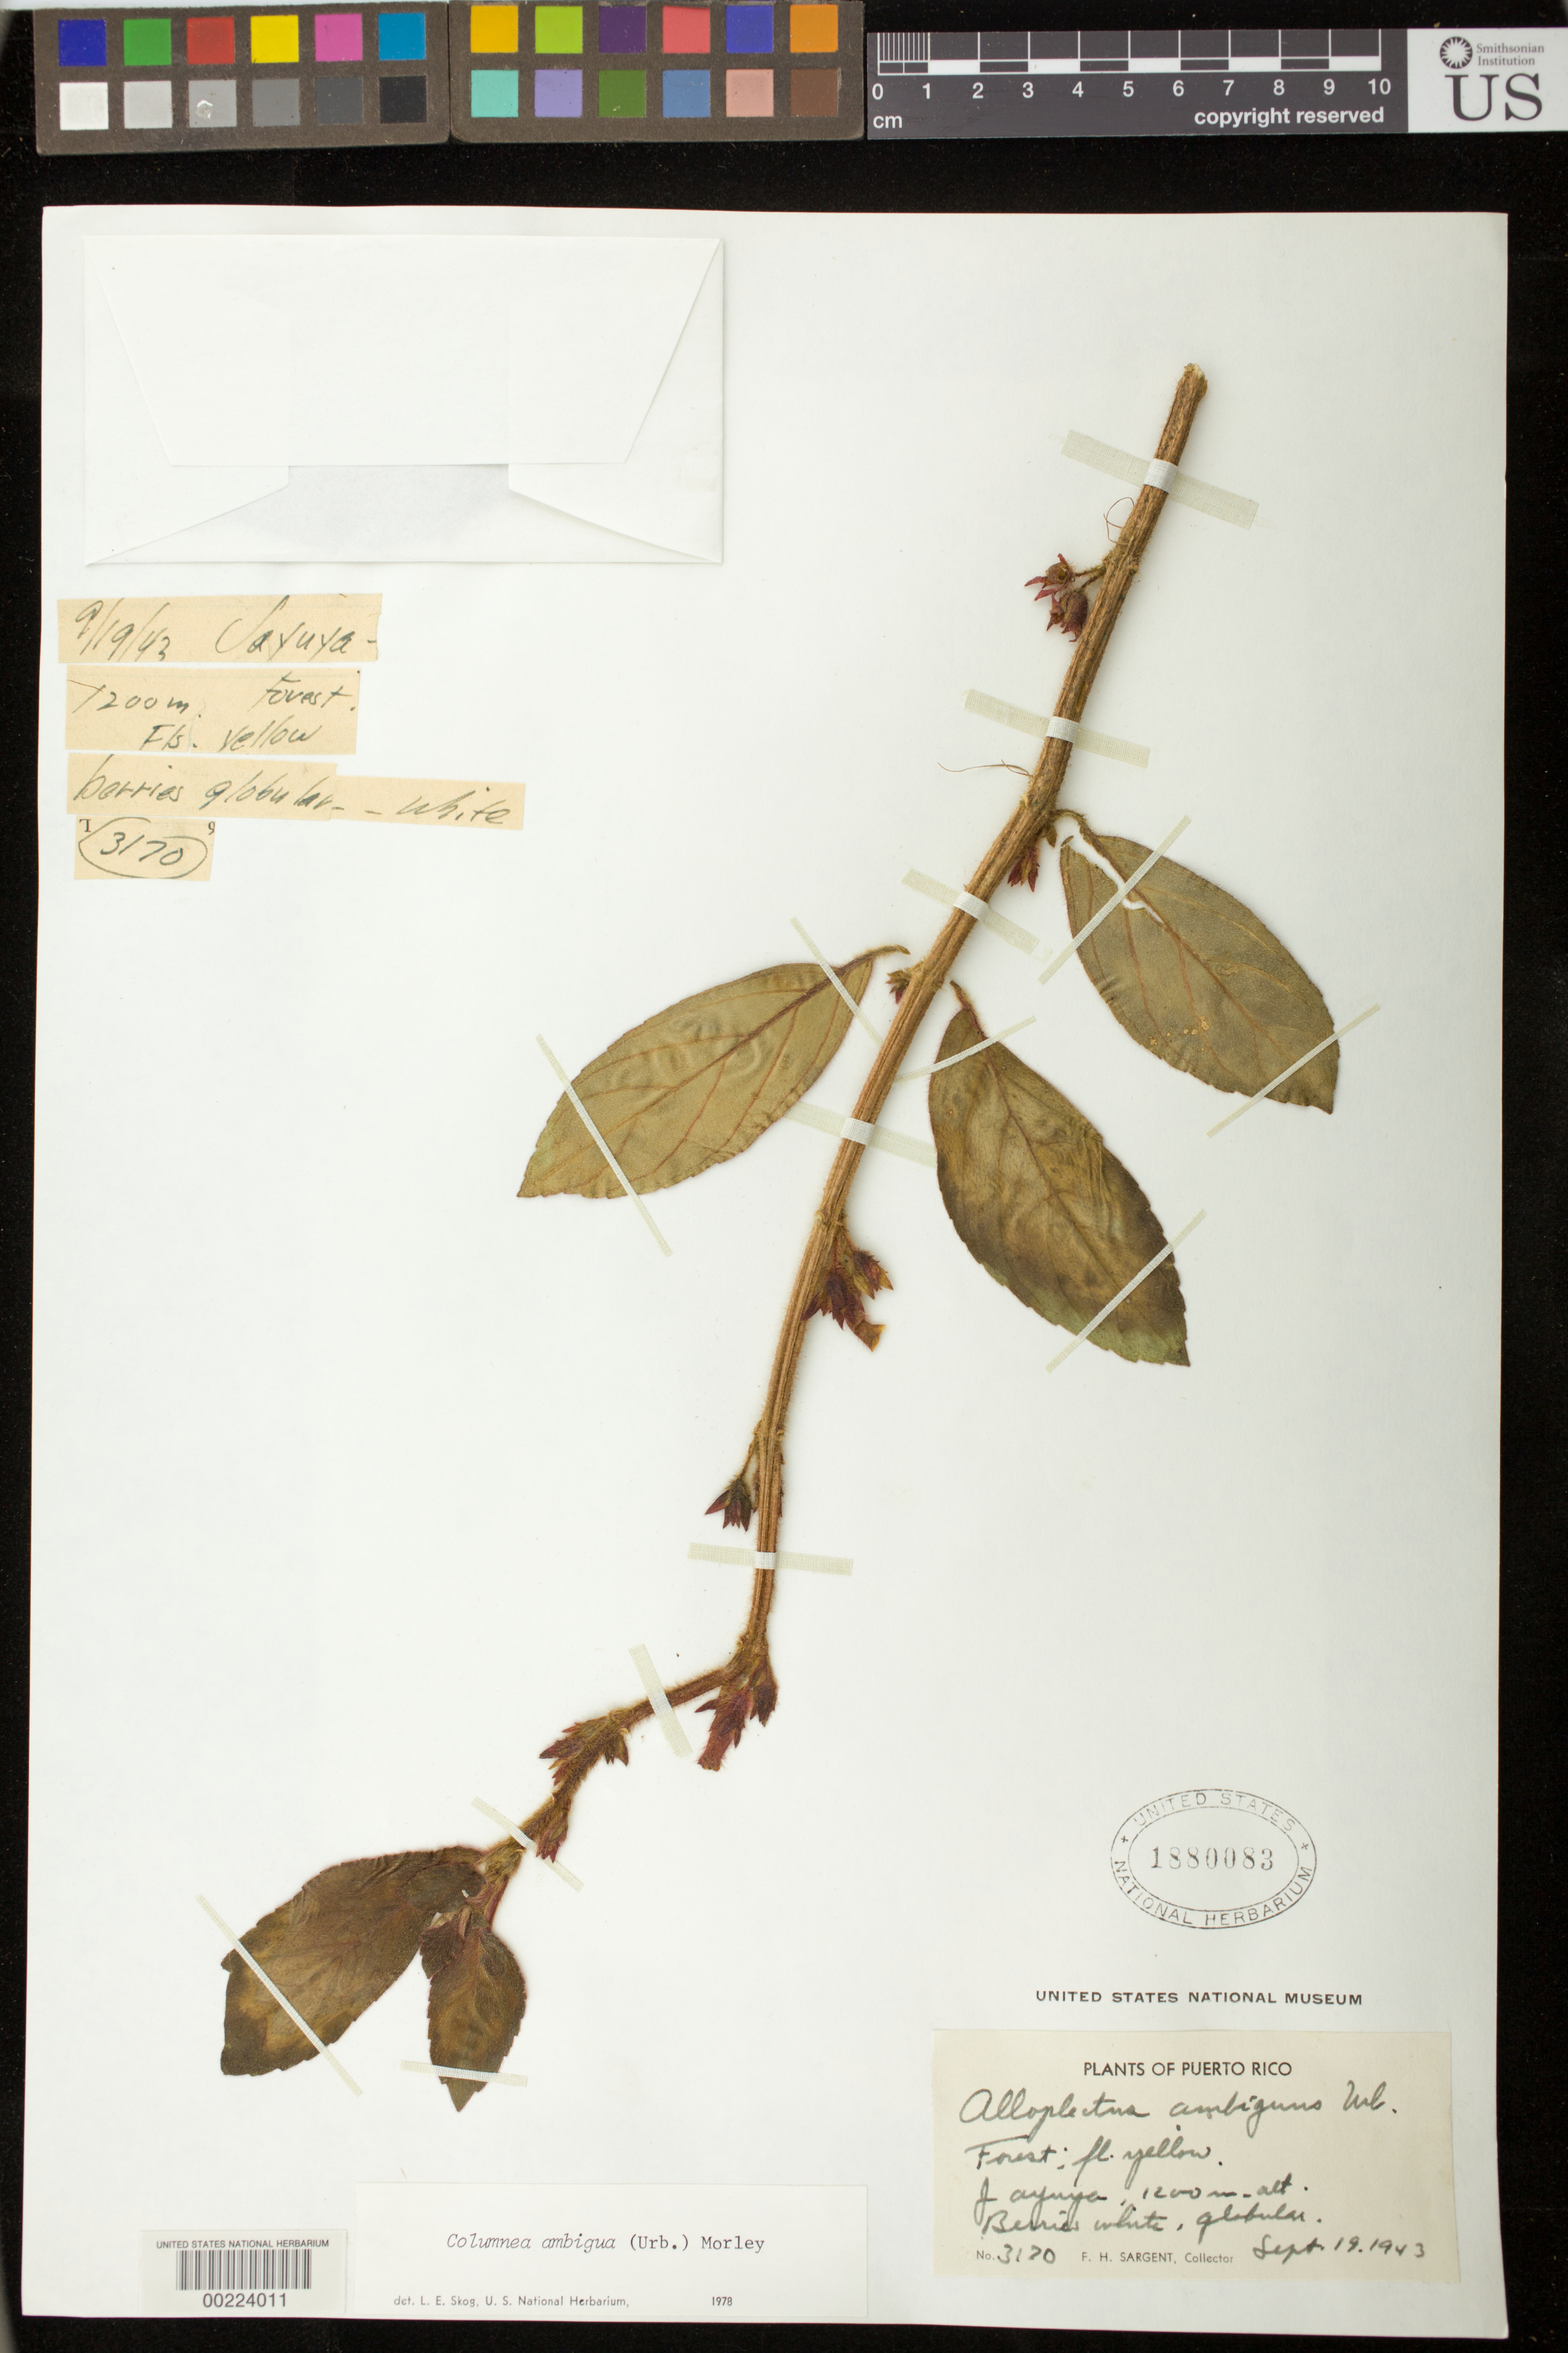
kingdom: Plantae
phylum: Tracheophyta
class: Magnoliopsida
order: Lamiales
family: Gesneriaceae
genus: Columnea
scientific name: Columnea ambigua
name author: (Urb.) B.D. Morley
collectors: F. H. Sargent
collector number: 3170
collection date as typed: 19 Sep 1943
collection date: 1943-09-19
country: Puerto Rico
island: Puerto Rico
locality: Jayuya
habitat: Forest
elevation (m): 1200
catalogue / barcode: US 1880083